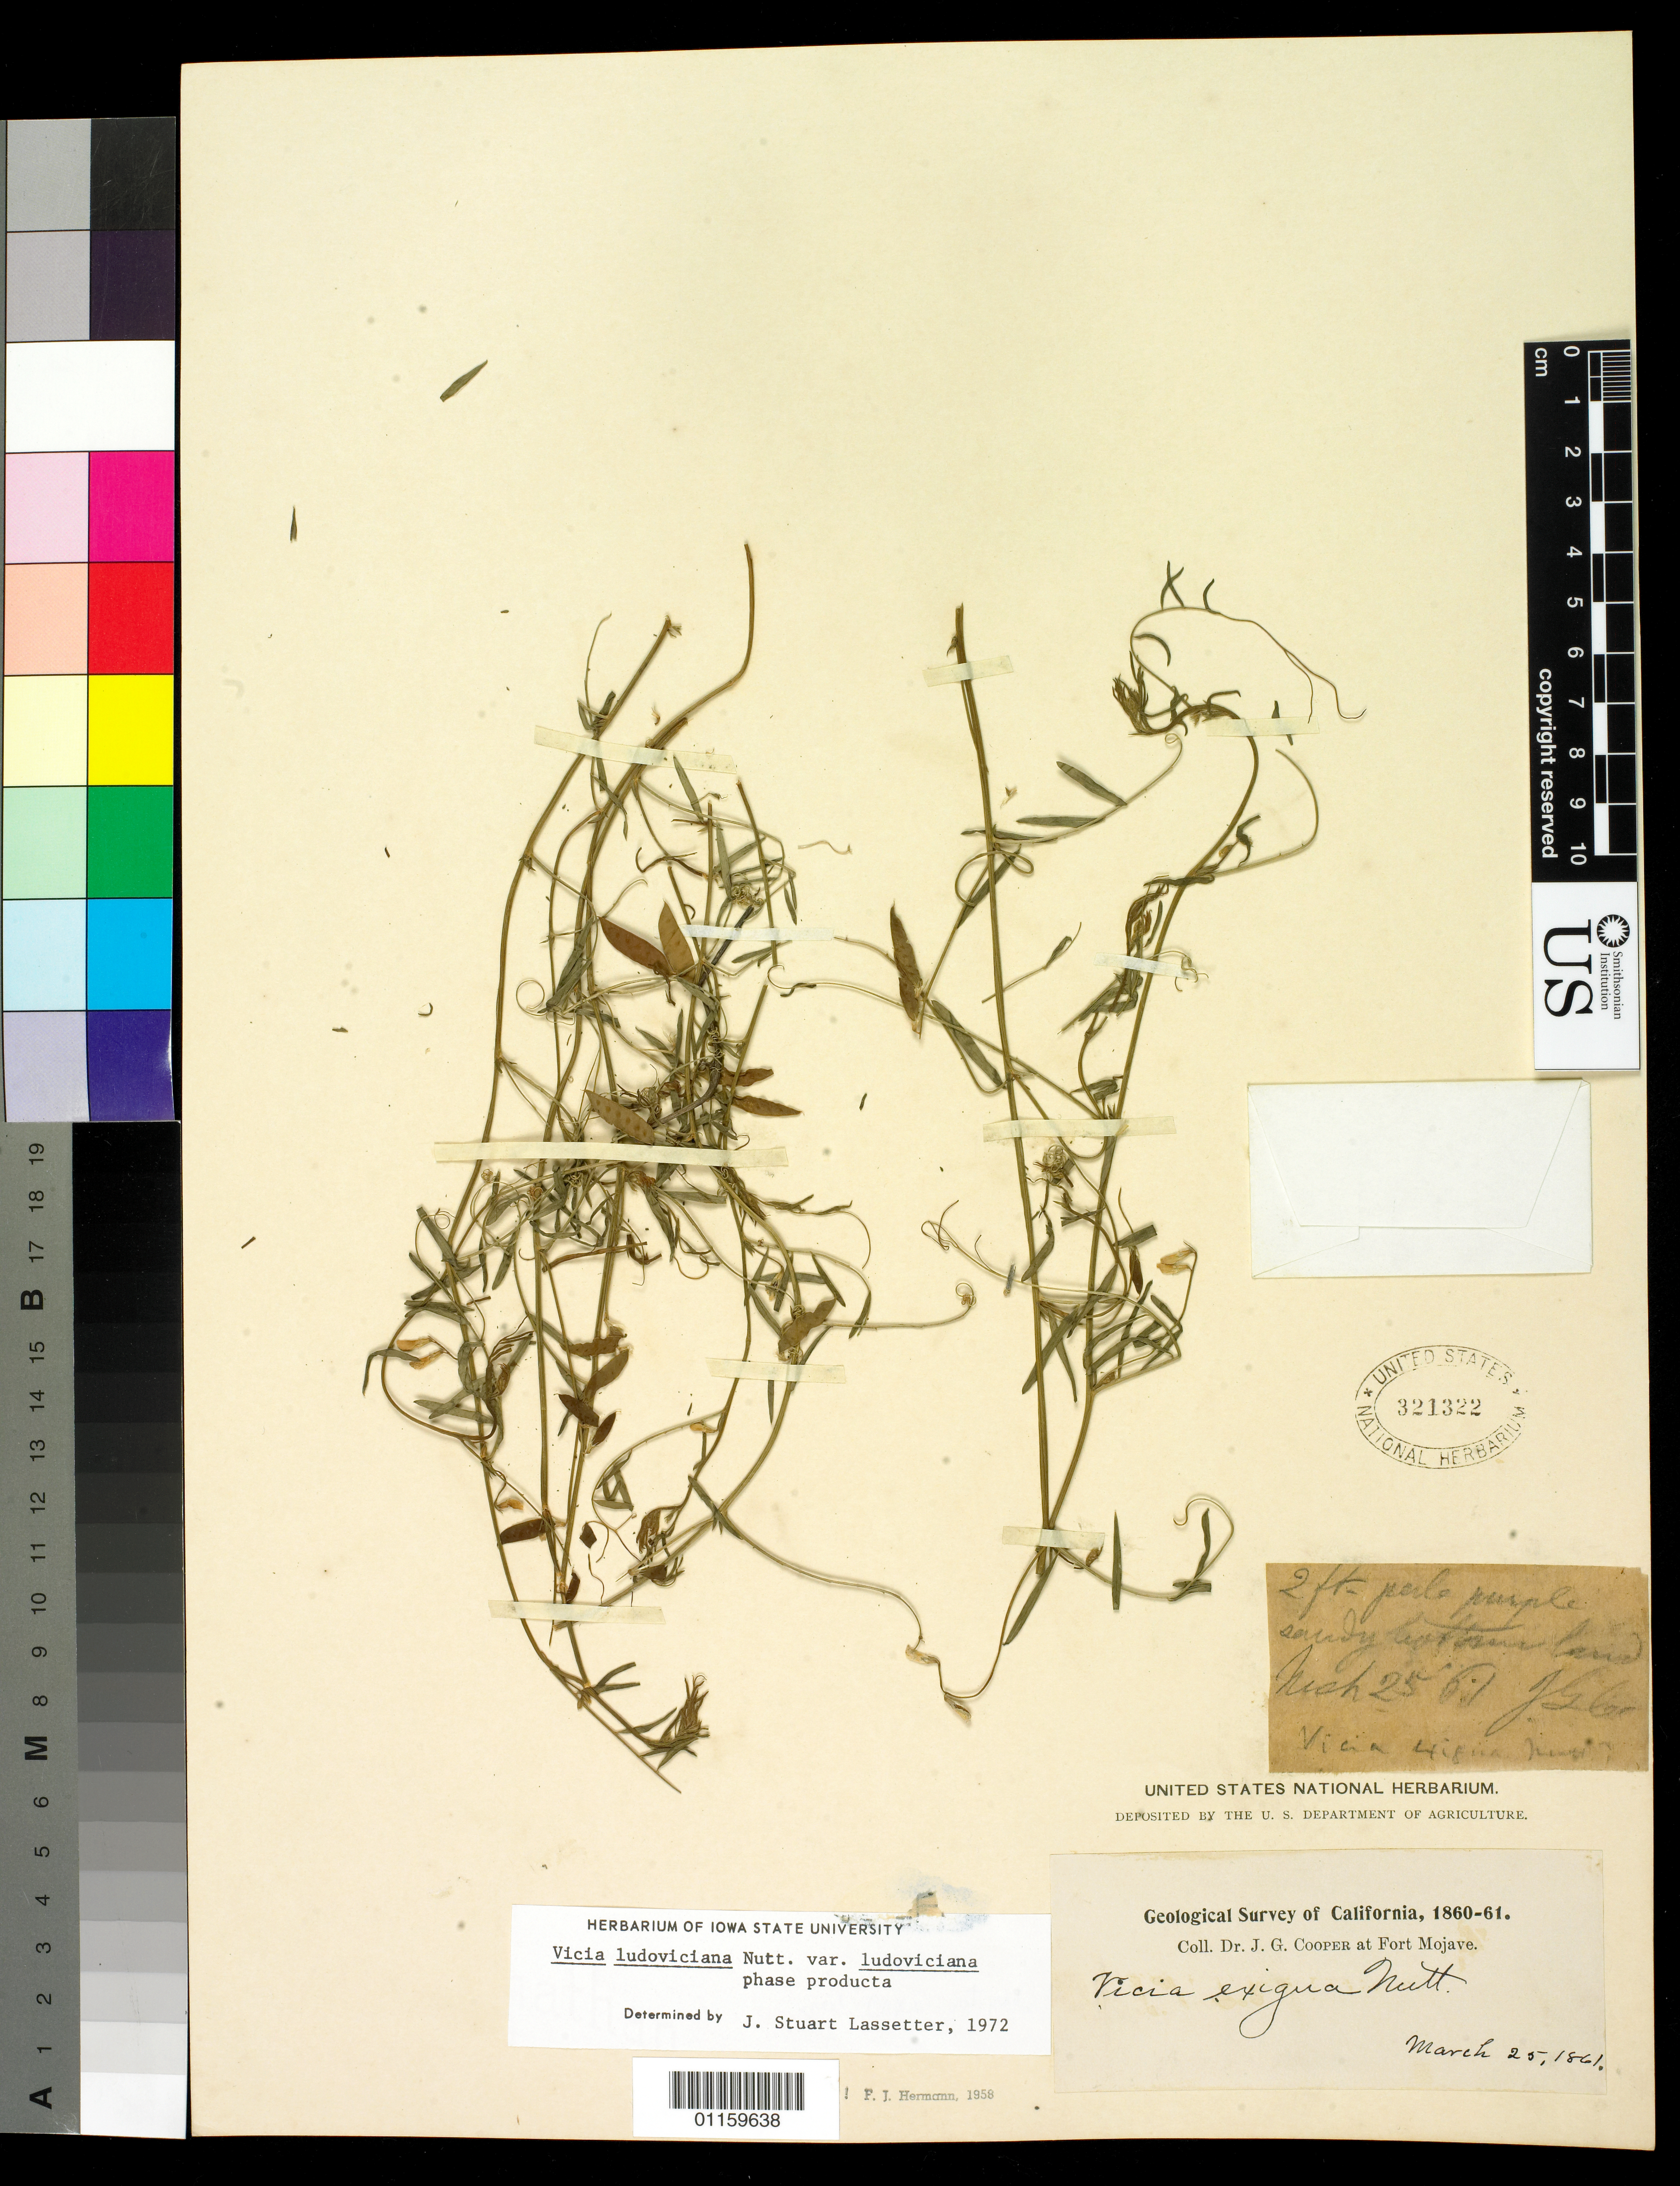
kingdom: Plantae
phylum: Tracheophyta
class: Magnoliopsida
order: Fabales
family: Fabaceae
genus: Vicia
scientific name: Vicia ludoviciana var. ludoviciana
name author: Nutt. ex Torr. & A. Gray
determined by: Lassetter, J. Stuart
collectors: J. G. Cooper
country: United States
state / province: California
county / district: San Bernardino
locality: Fort Mojave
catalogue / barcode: US 321322